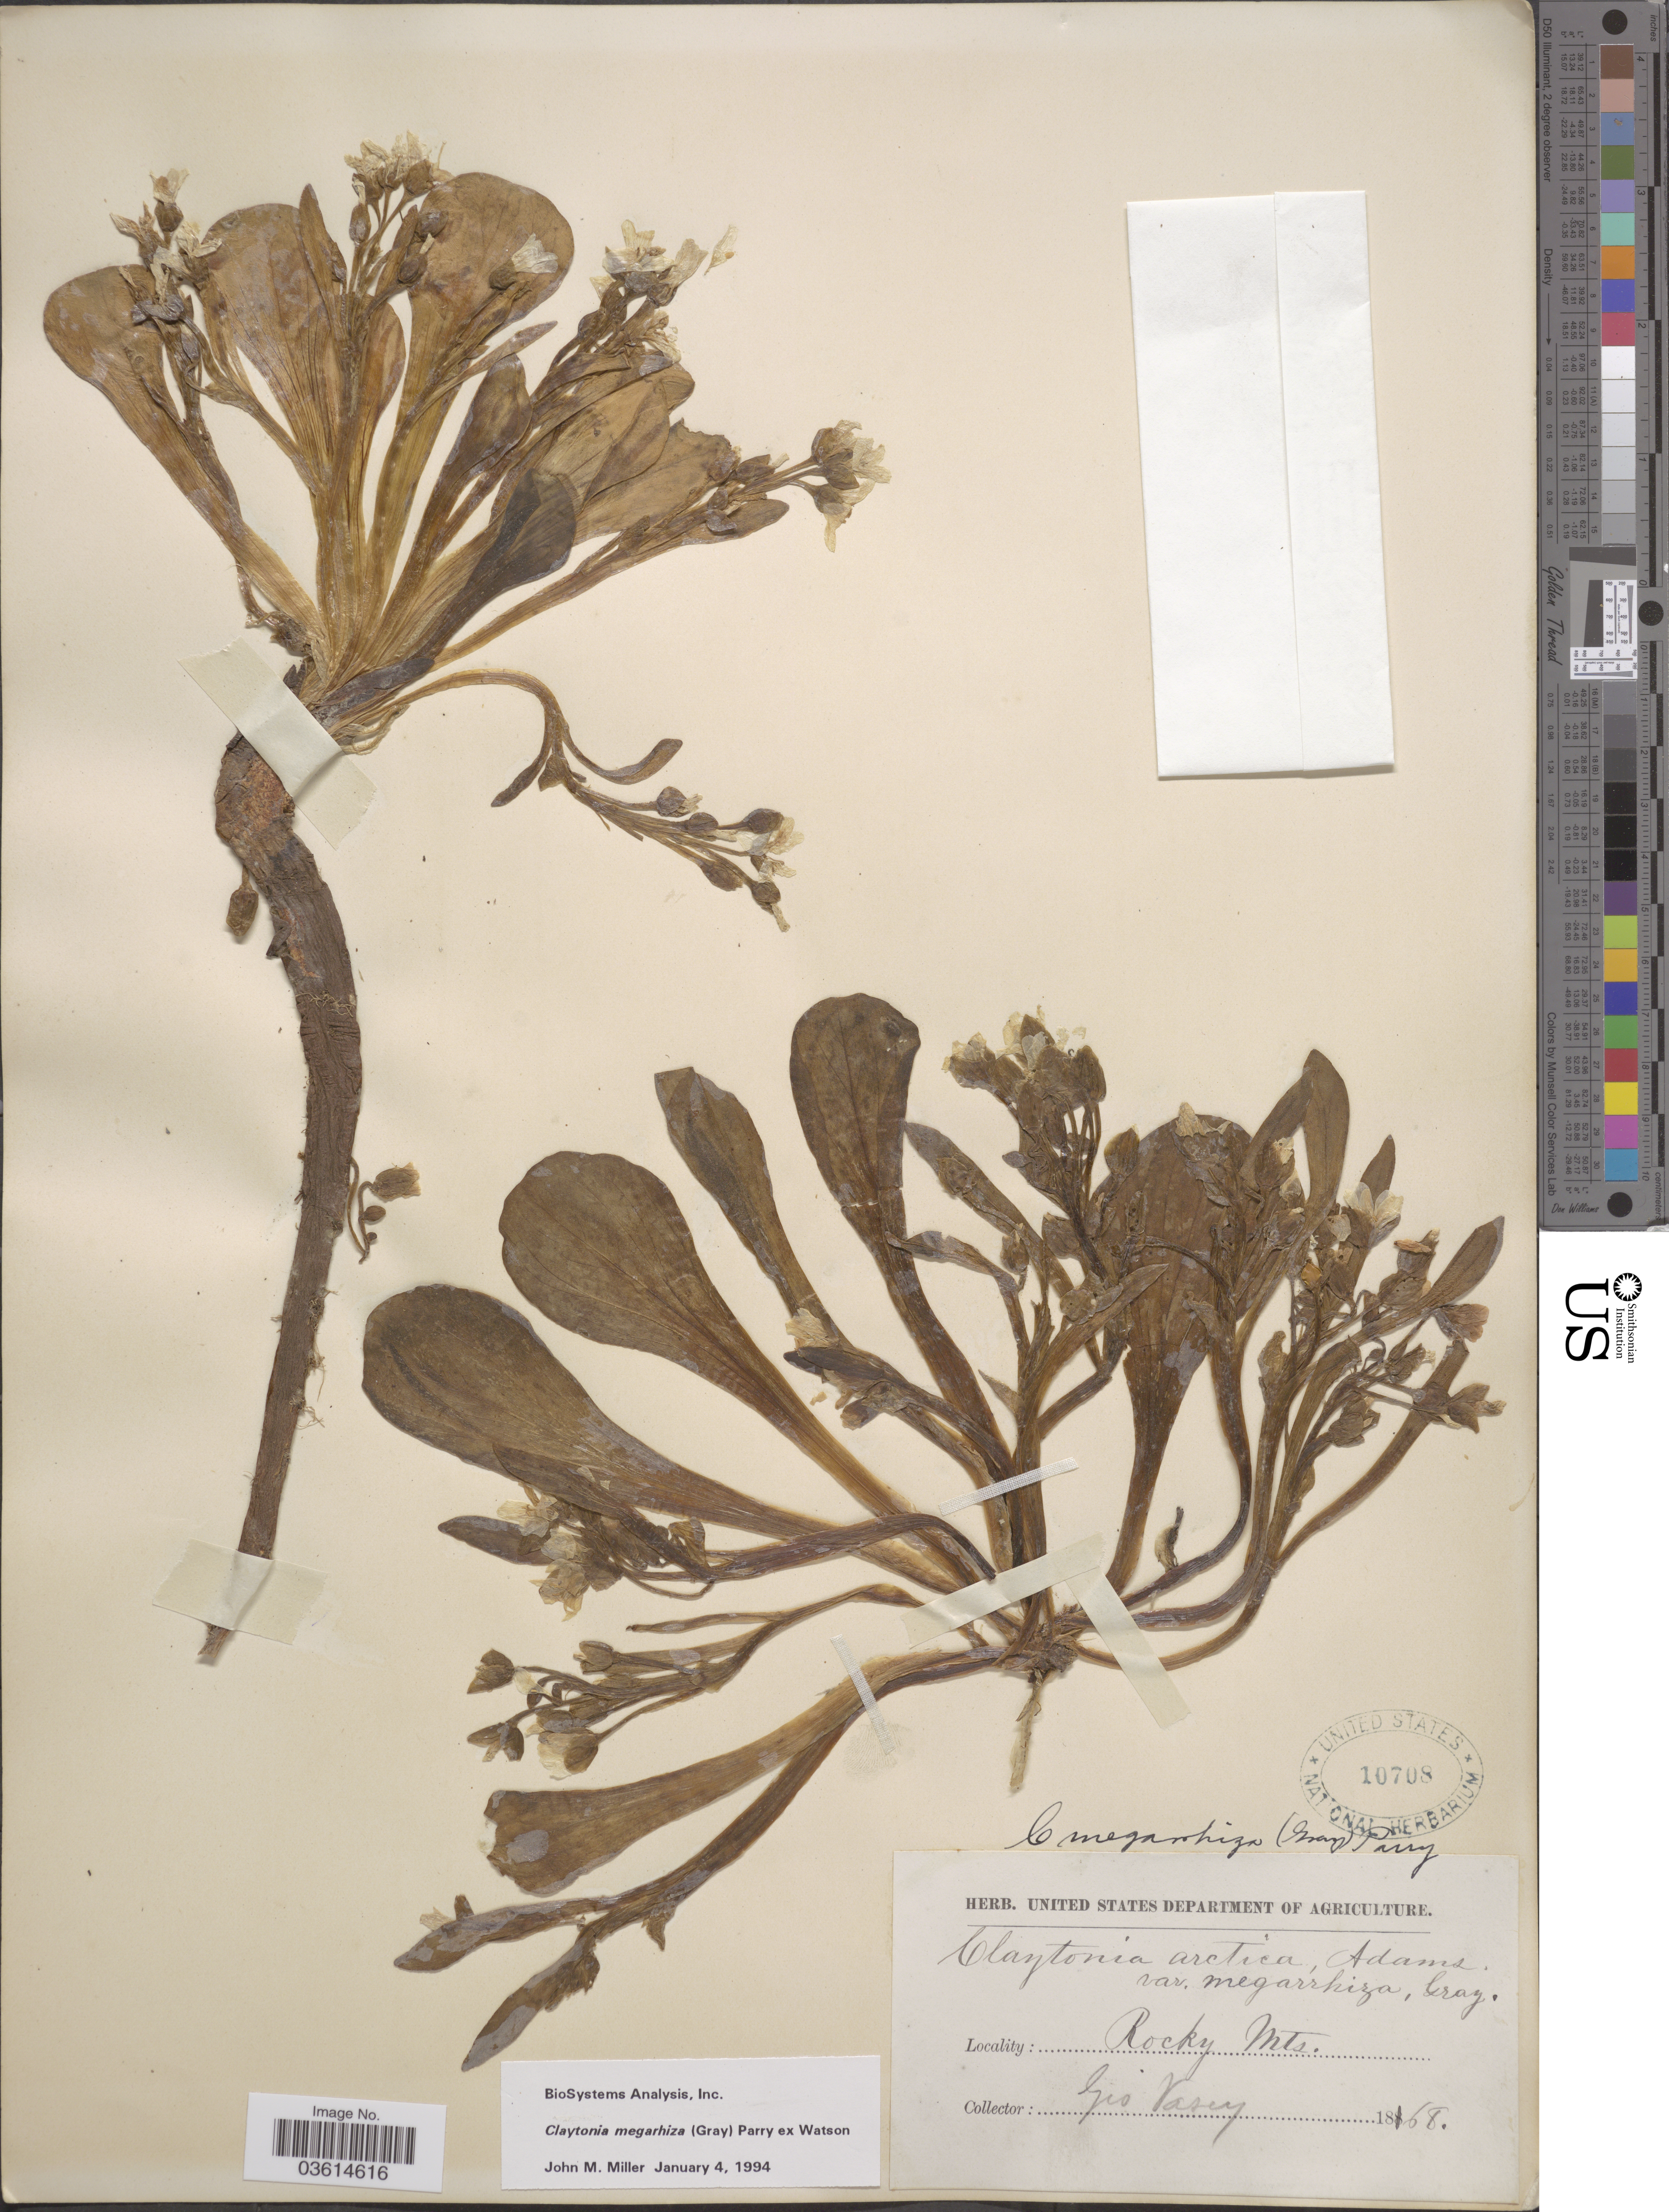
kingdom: Plantae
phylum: Tracheophyta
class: Magnoliopsida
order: Caryophyllales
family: Montiaceae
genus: Claytonia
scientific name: Claytonia megarhiza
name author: (A. Gray) Parry ex S. Watson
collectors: G. R. Vasey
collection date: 1868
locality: Rocky Mts.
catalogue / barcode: US 10708